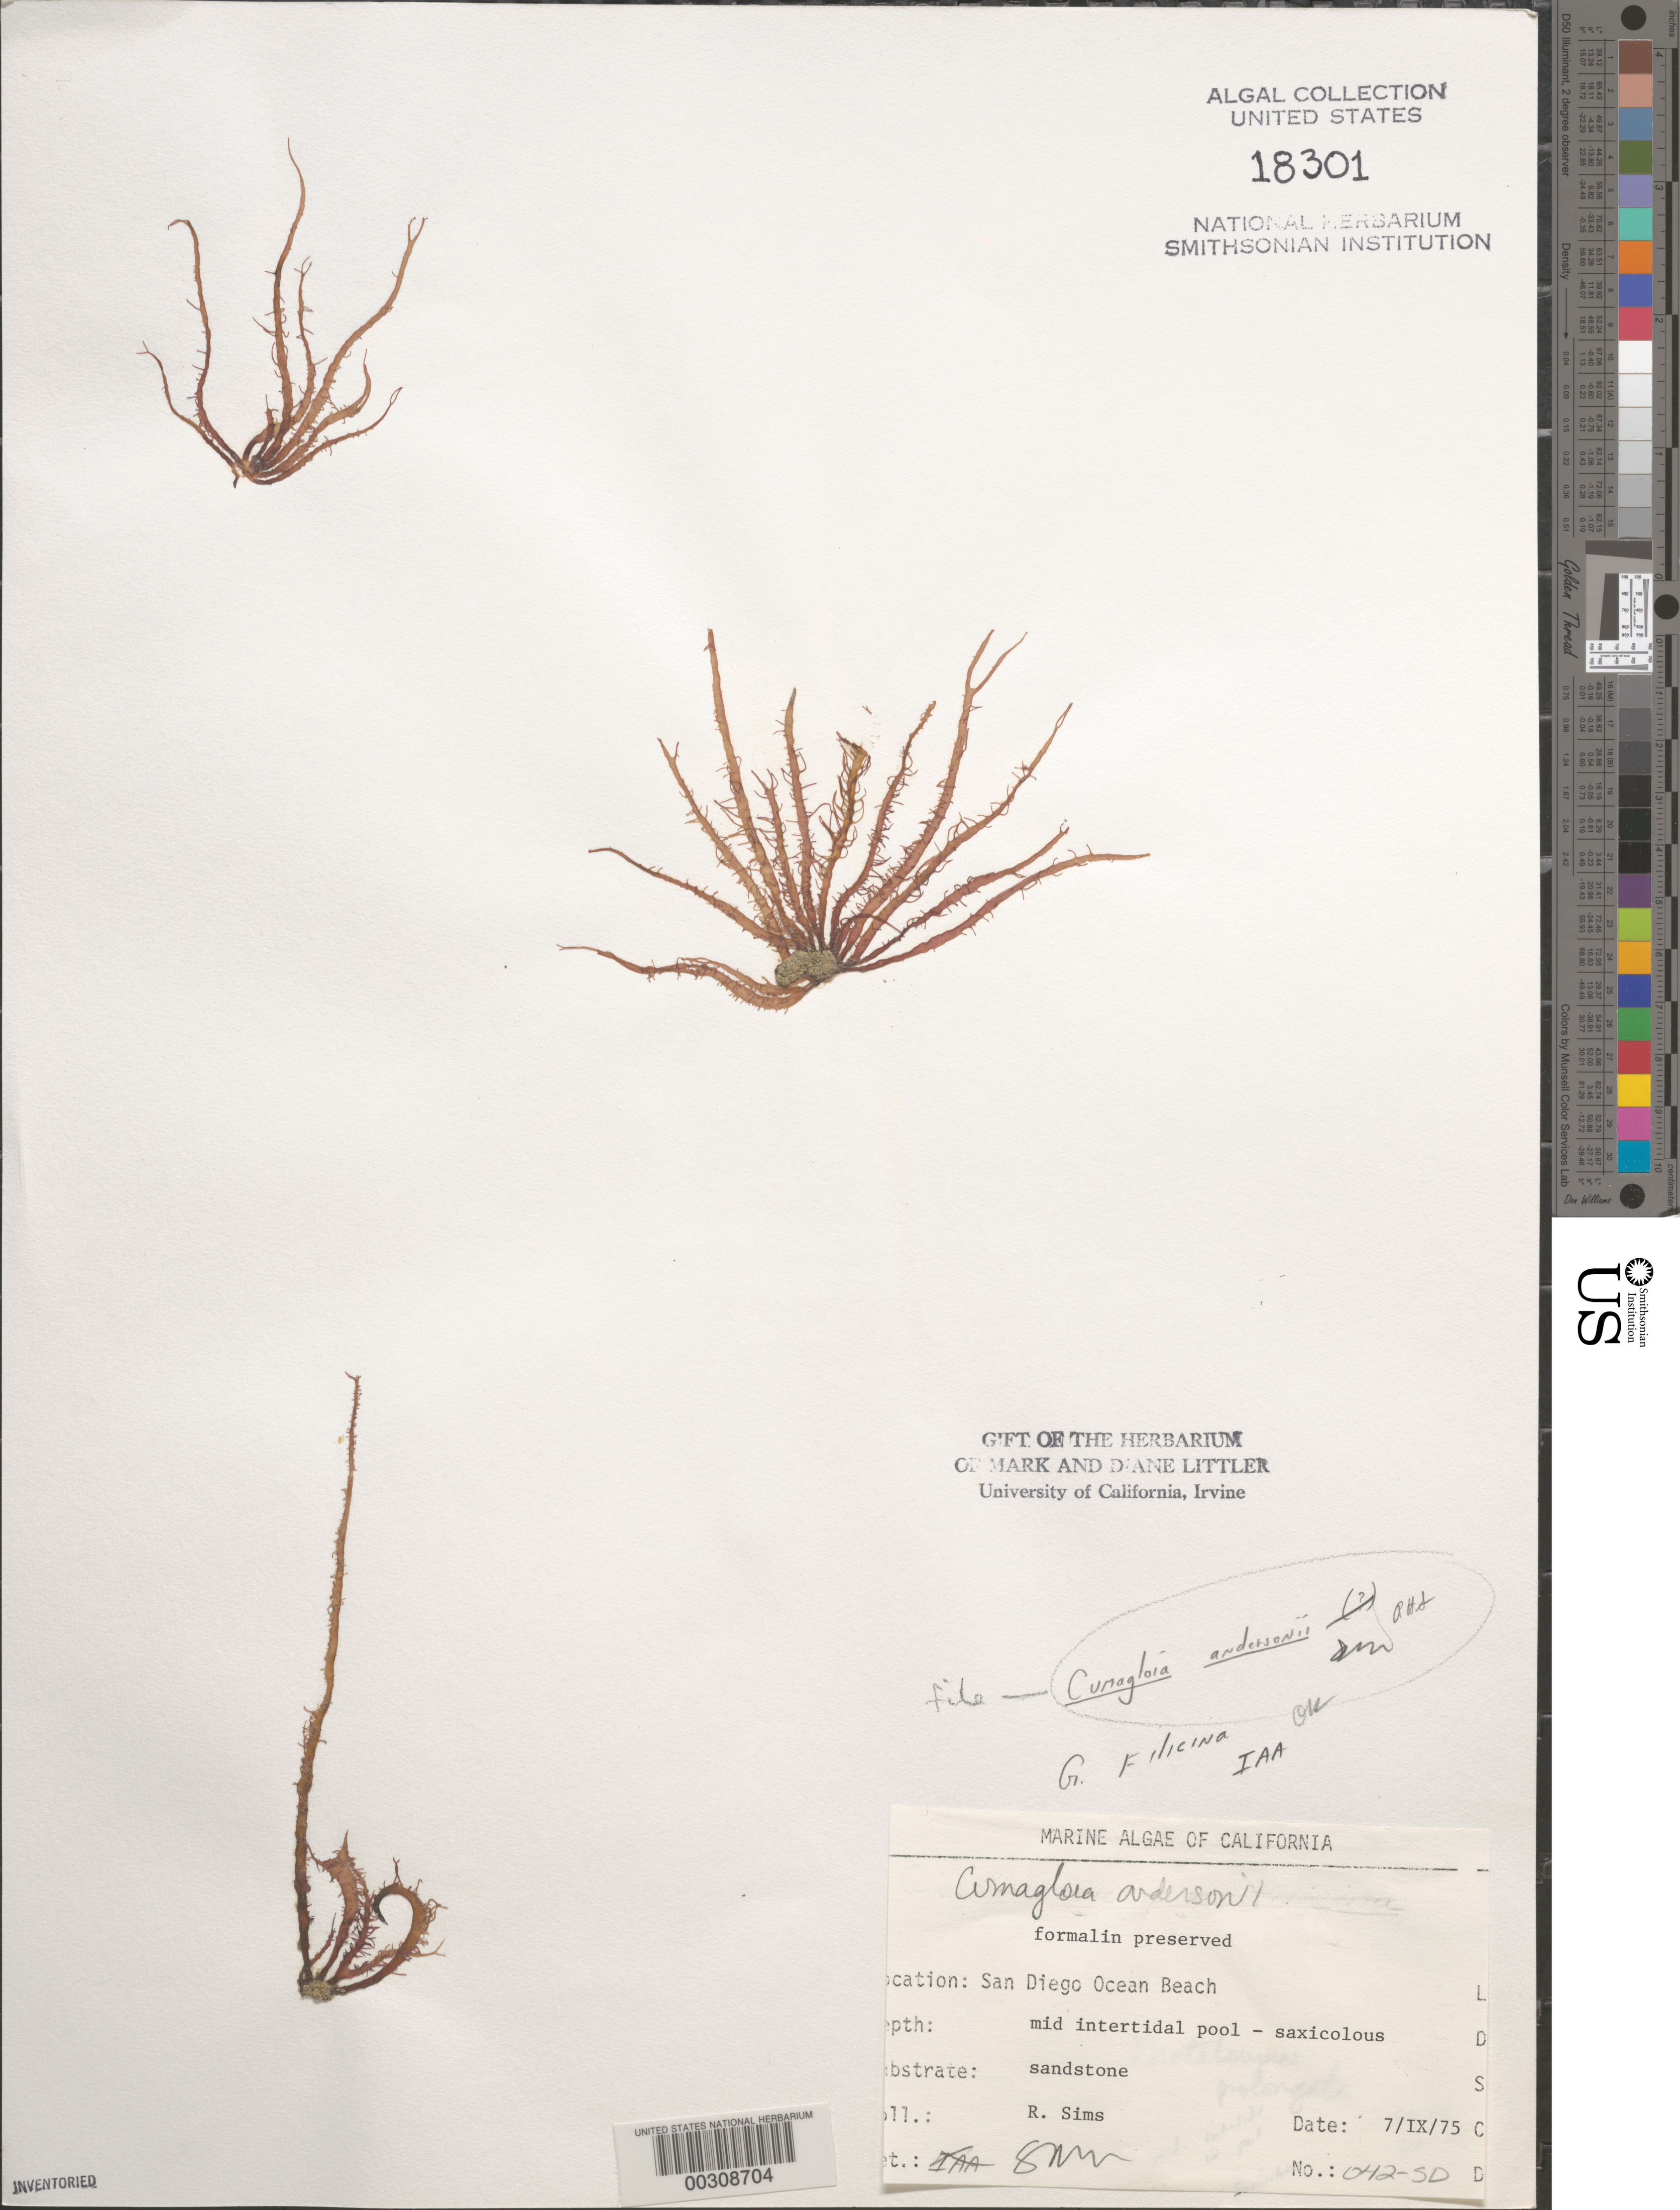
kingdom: Plantae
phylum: Rhodophyta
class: Florideophyceae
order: Nemaliales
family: Liagoraceae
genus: Cumagloia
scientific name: Cumagloia andersonii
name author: (Farl.) Setch. & N.L. Gardner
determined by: Sims, Robert H.; Murray, S. N.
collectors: R. H. Sims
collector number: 042-SD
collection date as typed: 07 Sep 1975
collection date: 1975-09-07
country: United States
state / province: California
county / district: San Diego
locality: Ocean Beach, end of Del Monte Street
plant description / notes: BLM-SOCALBIGHT Rocky Intertidal Survey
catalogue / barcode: US 18301